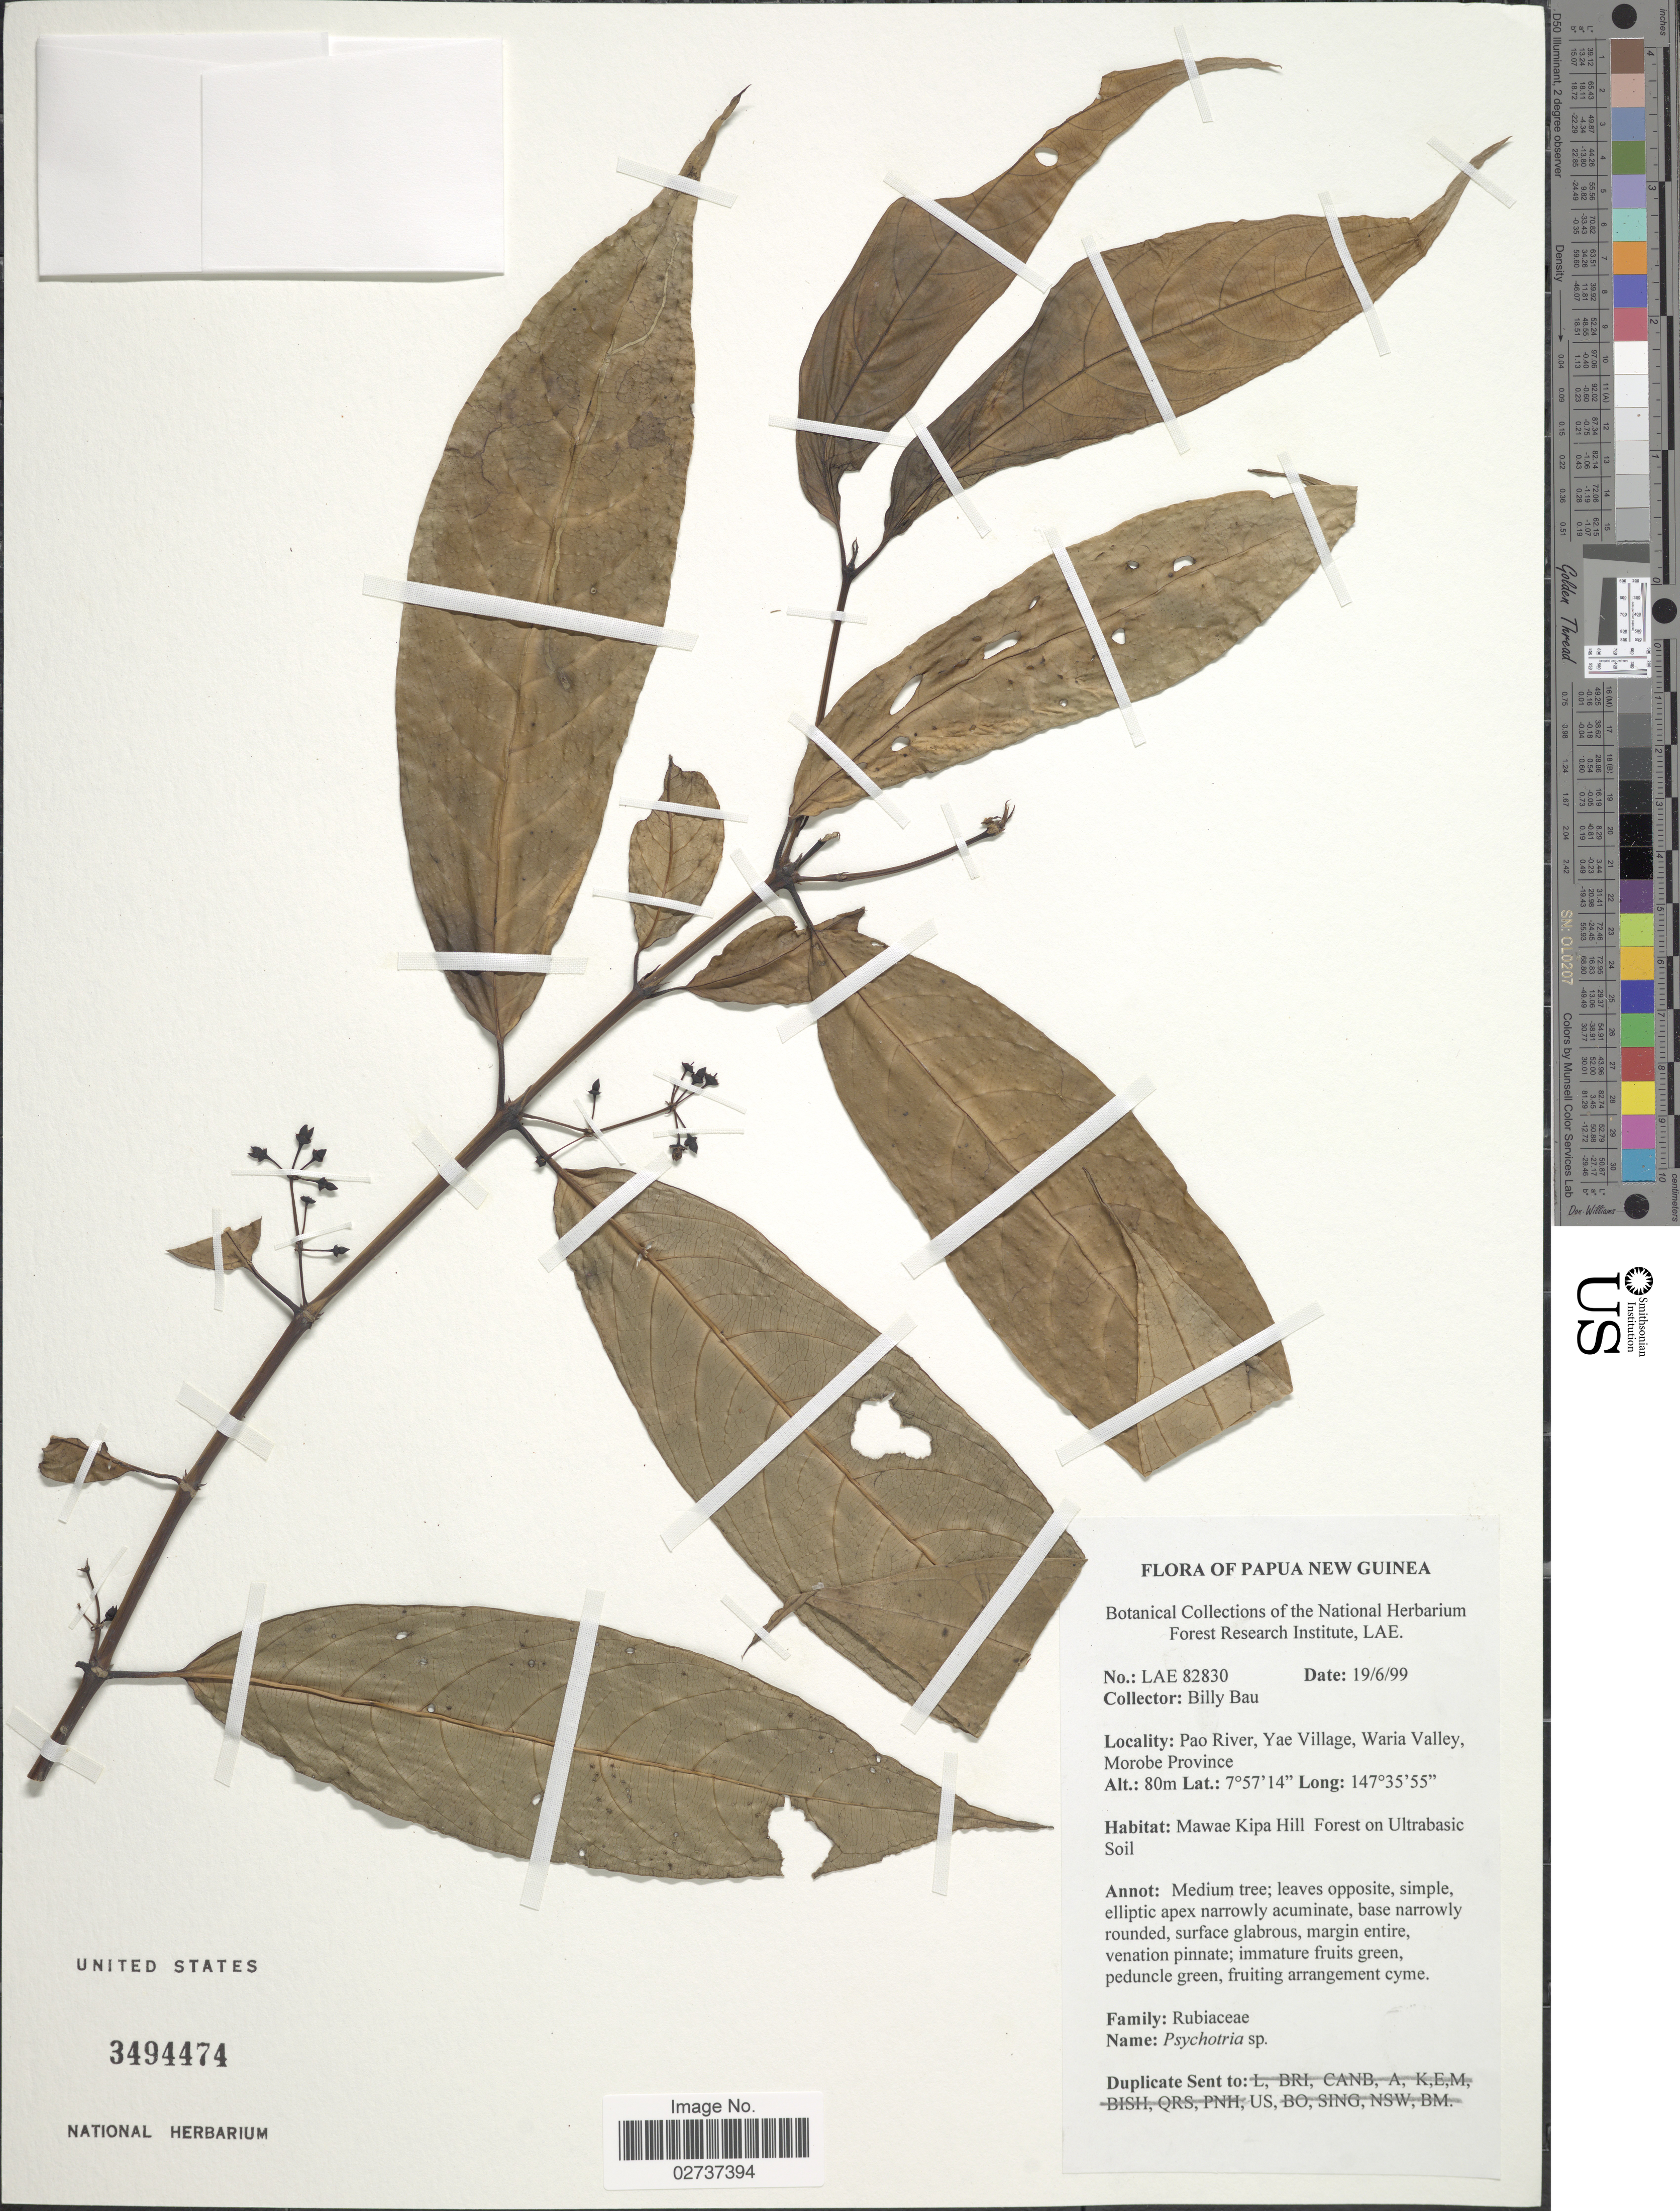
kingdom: Plantae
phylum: Tracheophyta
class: Magnoliopsida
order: Gentianales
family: Rubiaceae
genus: Psychotria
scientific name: Psychotria sp.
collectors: B. Bau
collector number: LAE 82830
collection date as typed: Transcribed d/m/y: 19/6/99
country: Papua New Guinea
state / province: Morobe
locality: Pao River, Yae Village, Waria Valley, Morobe Province. Mawae Kipa Hill Forest on Ultrabasic soil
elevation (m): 80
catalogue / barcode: US 3494474